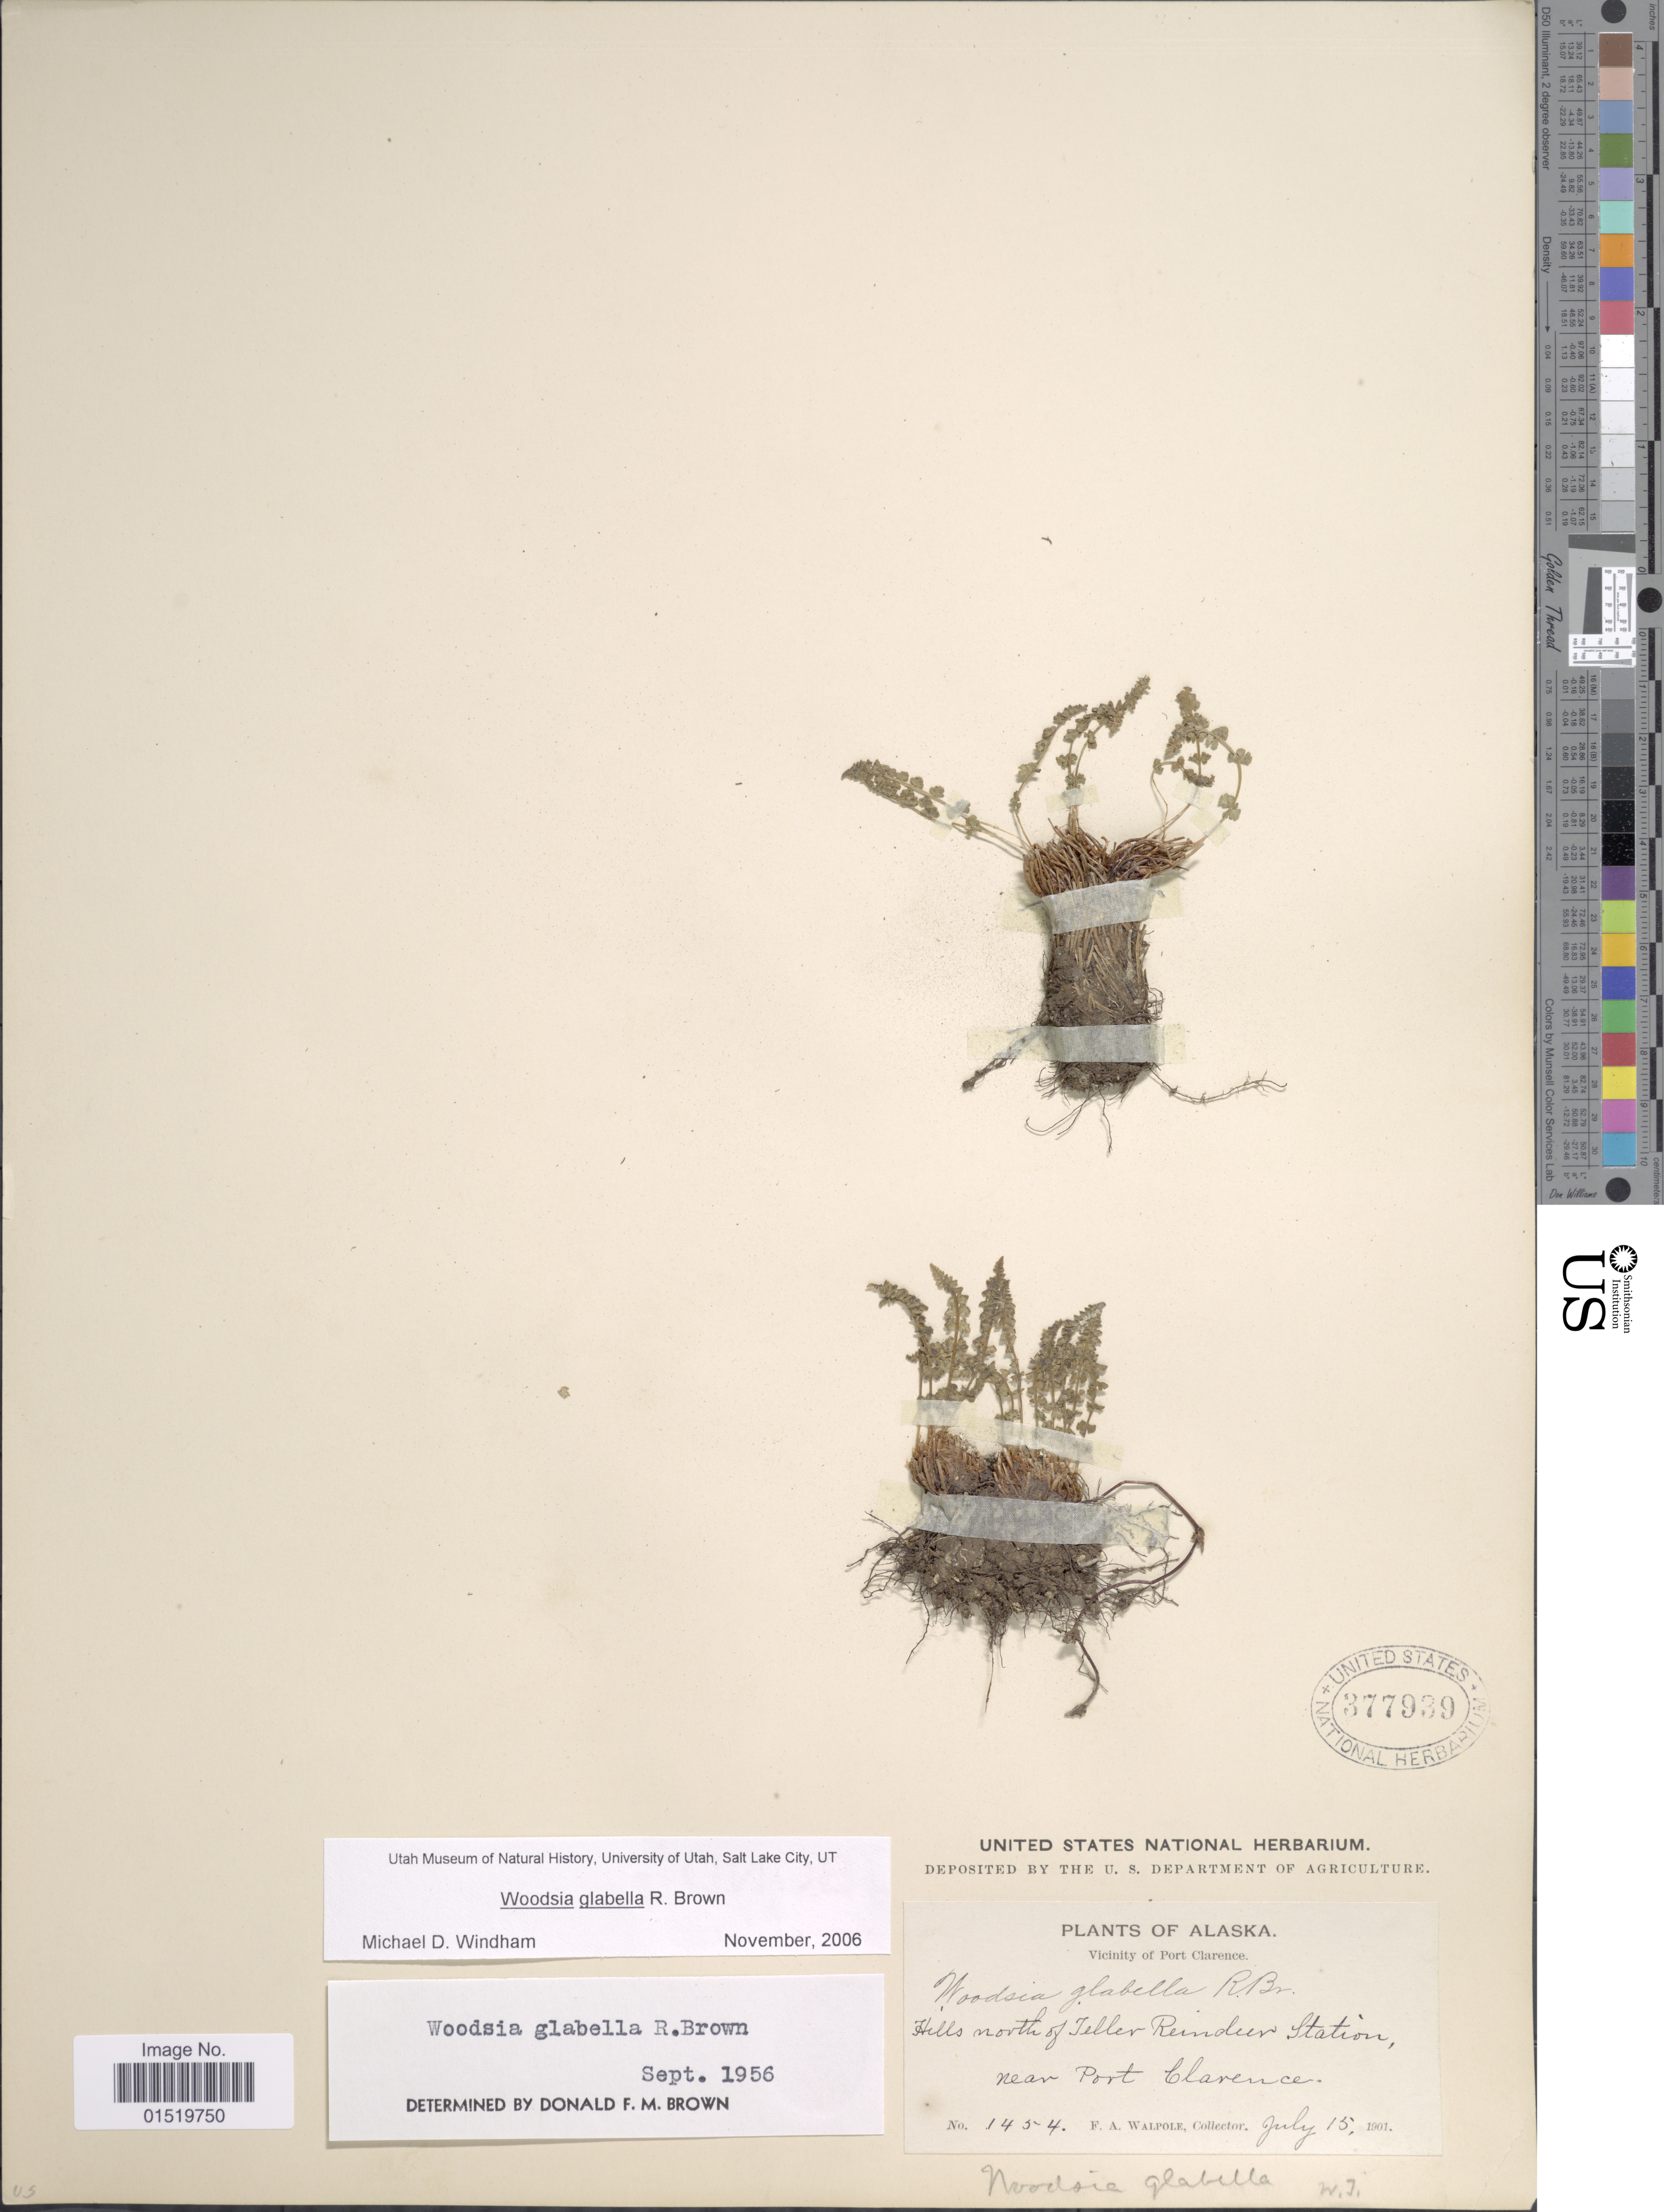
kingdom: Plantae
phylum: Tracheophyta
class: Polypodiopsida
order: Polypodiales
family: Woodsiaceae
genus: Woodsia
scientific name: Woodsia glabella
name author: R. Br.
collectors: F. Walpole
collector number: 1454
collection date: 1901-07-15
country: United States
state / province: Alaska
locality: Vicinity of Port Clarence, Hills north of Teller Reinder Station, near Port Clarence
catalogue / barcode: US 377939